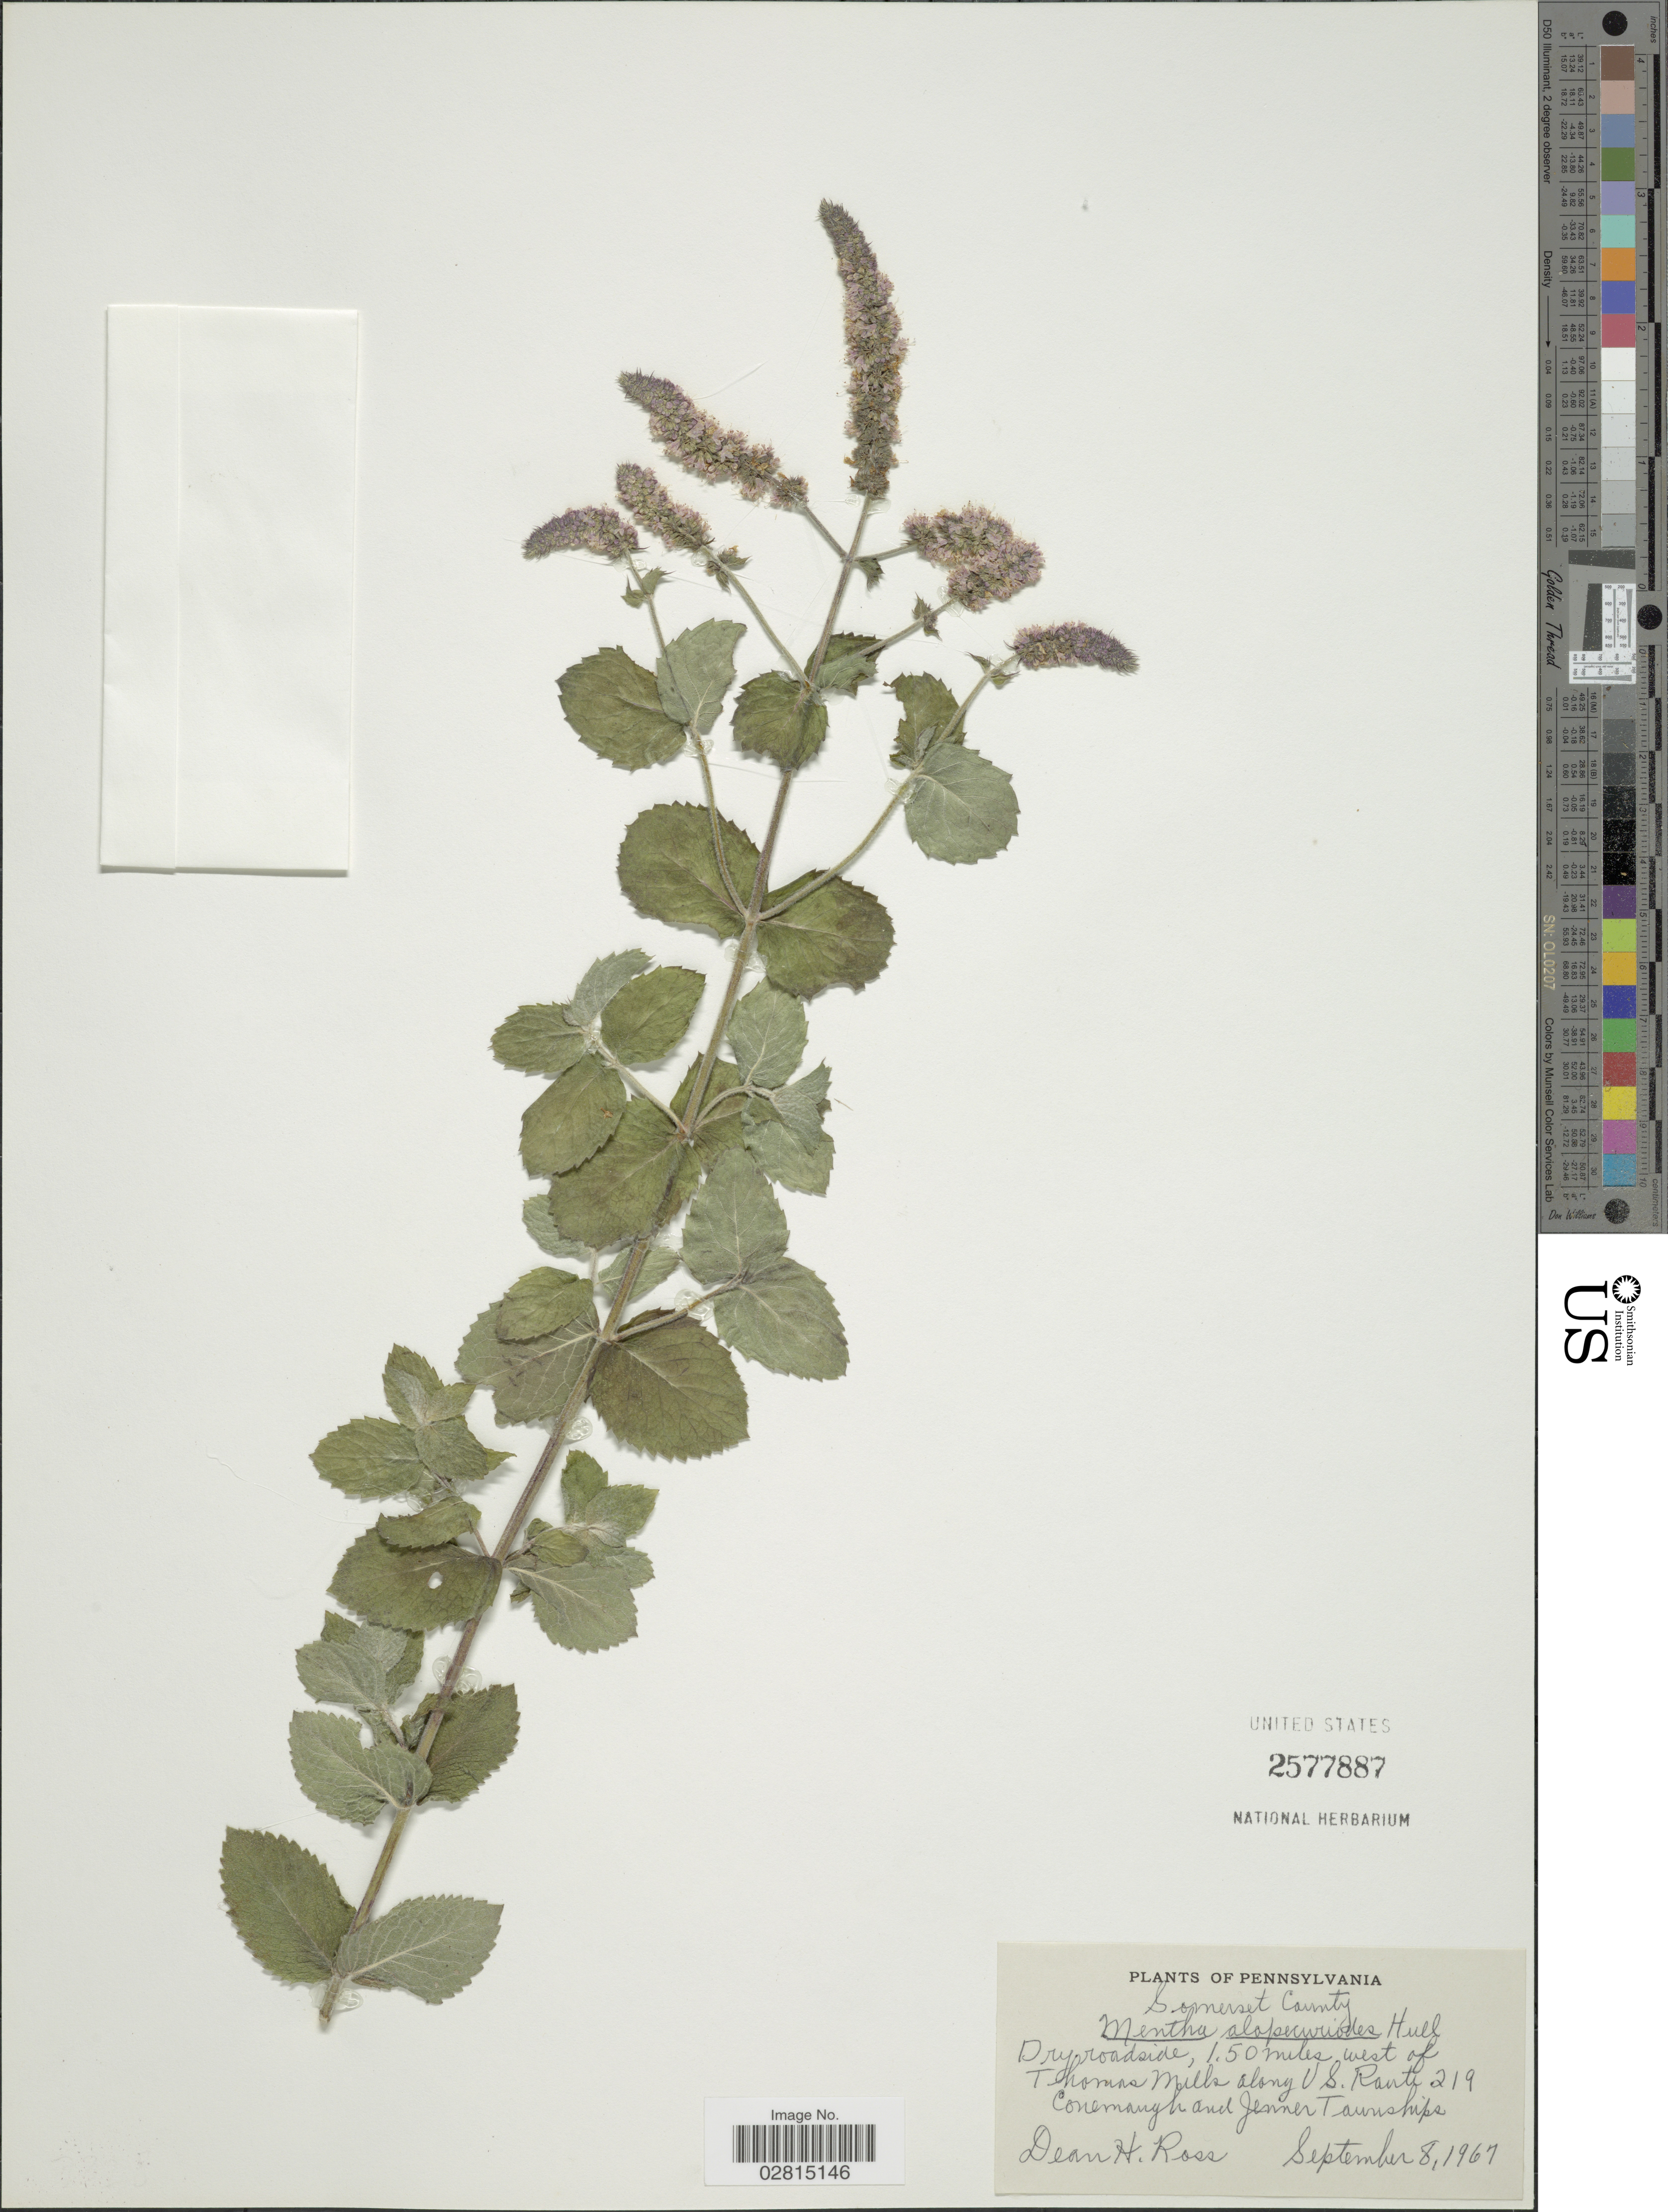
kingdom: Plantae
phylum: Tracheophyta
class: Magnoliopsida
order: Lamiales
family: Lamiaceae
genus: Mentha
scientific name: Mentha alopecuroides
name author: Hull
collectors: D. Ross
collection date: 1967-09-08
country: United States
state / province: Pennsylvania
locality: Somerset County, 1.50 miles west of Thomas Mills along US. Route 219 Conemaugh and Jenner Townships.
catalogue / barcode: US 2577887